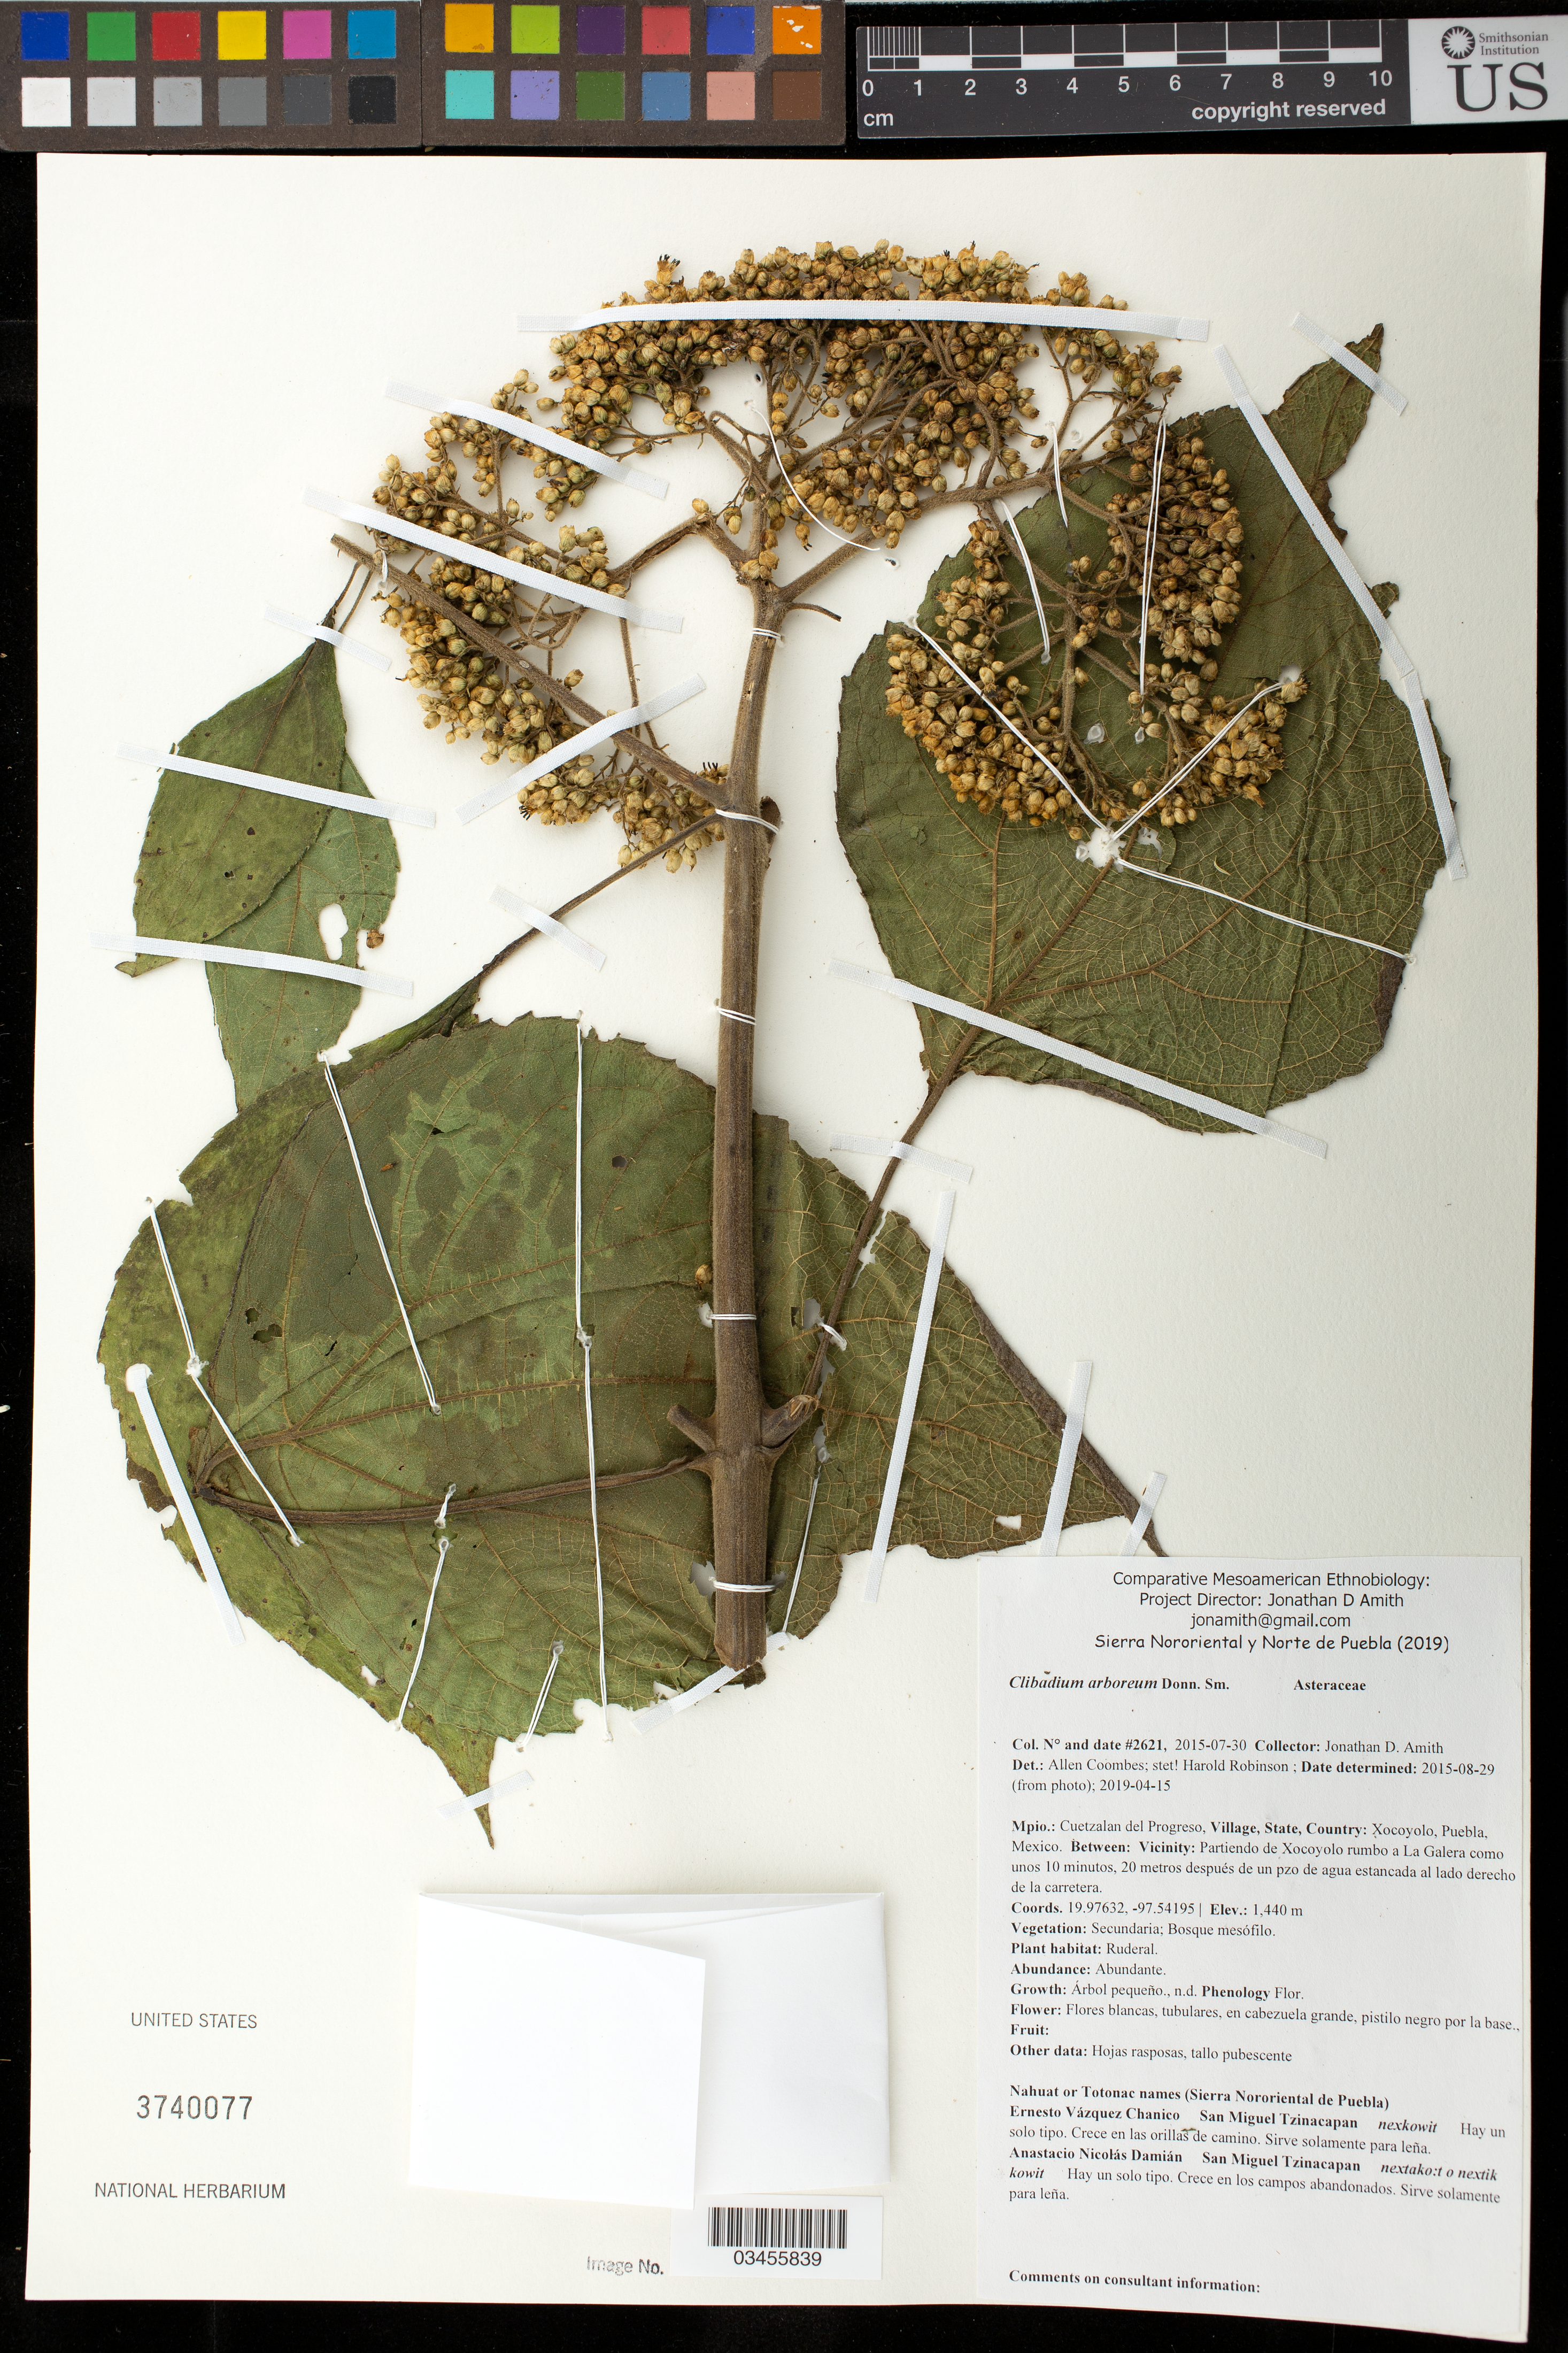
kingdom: Plantae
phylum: Tracheophyta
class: Magnoliopsida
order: Asterales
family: Asteraceae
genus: Clibadium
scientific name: Clibadium arboreum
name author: Donn. Sm.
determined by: Coombes, Allen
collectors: J. D. Amith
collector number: JDA_02621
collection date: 2015-07-30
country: México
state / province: Puebla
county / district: Cuetzalan del Progreso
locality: Xocoyolo; Partiendo de Xocoyolo rumbo a La Galera como unos 10 minutos, 20 metros después de un pozo de agua estancada al lado derecho de la carretera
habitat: Bosque mesófilo secundario | Ruderal.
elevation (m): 1440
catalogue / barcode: US 3740077